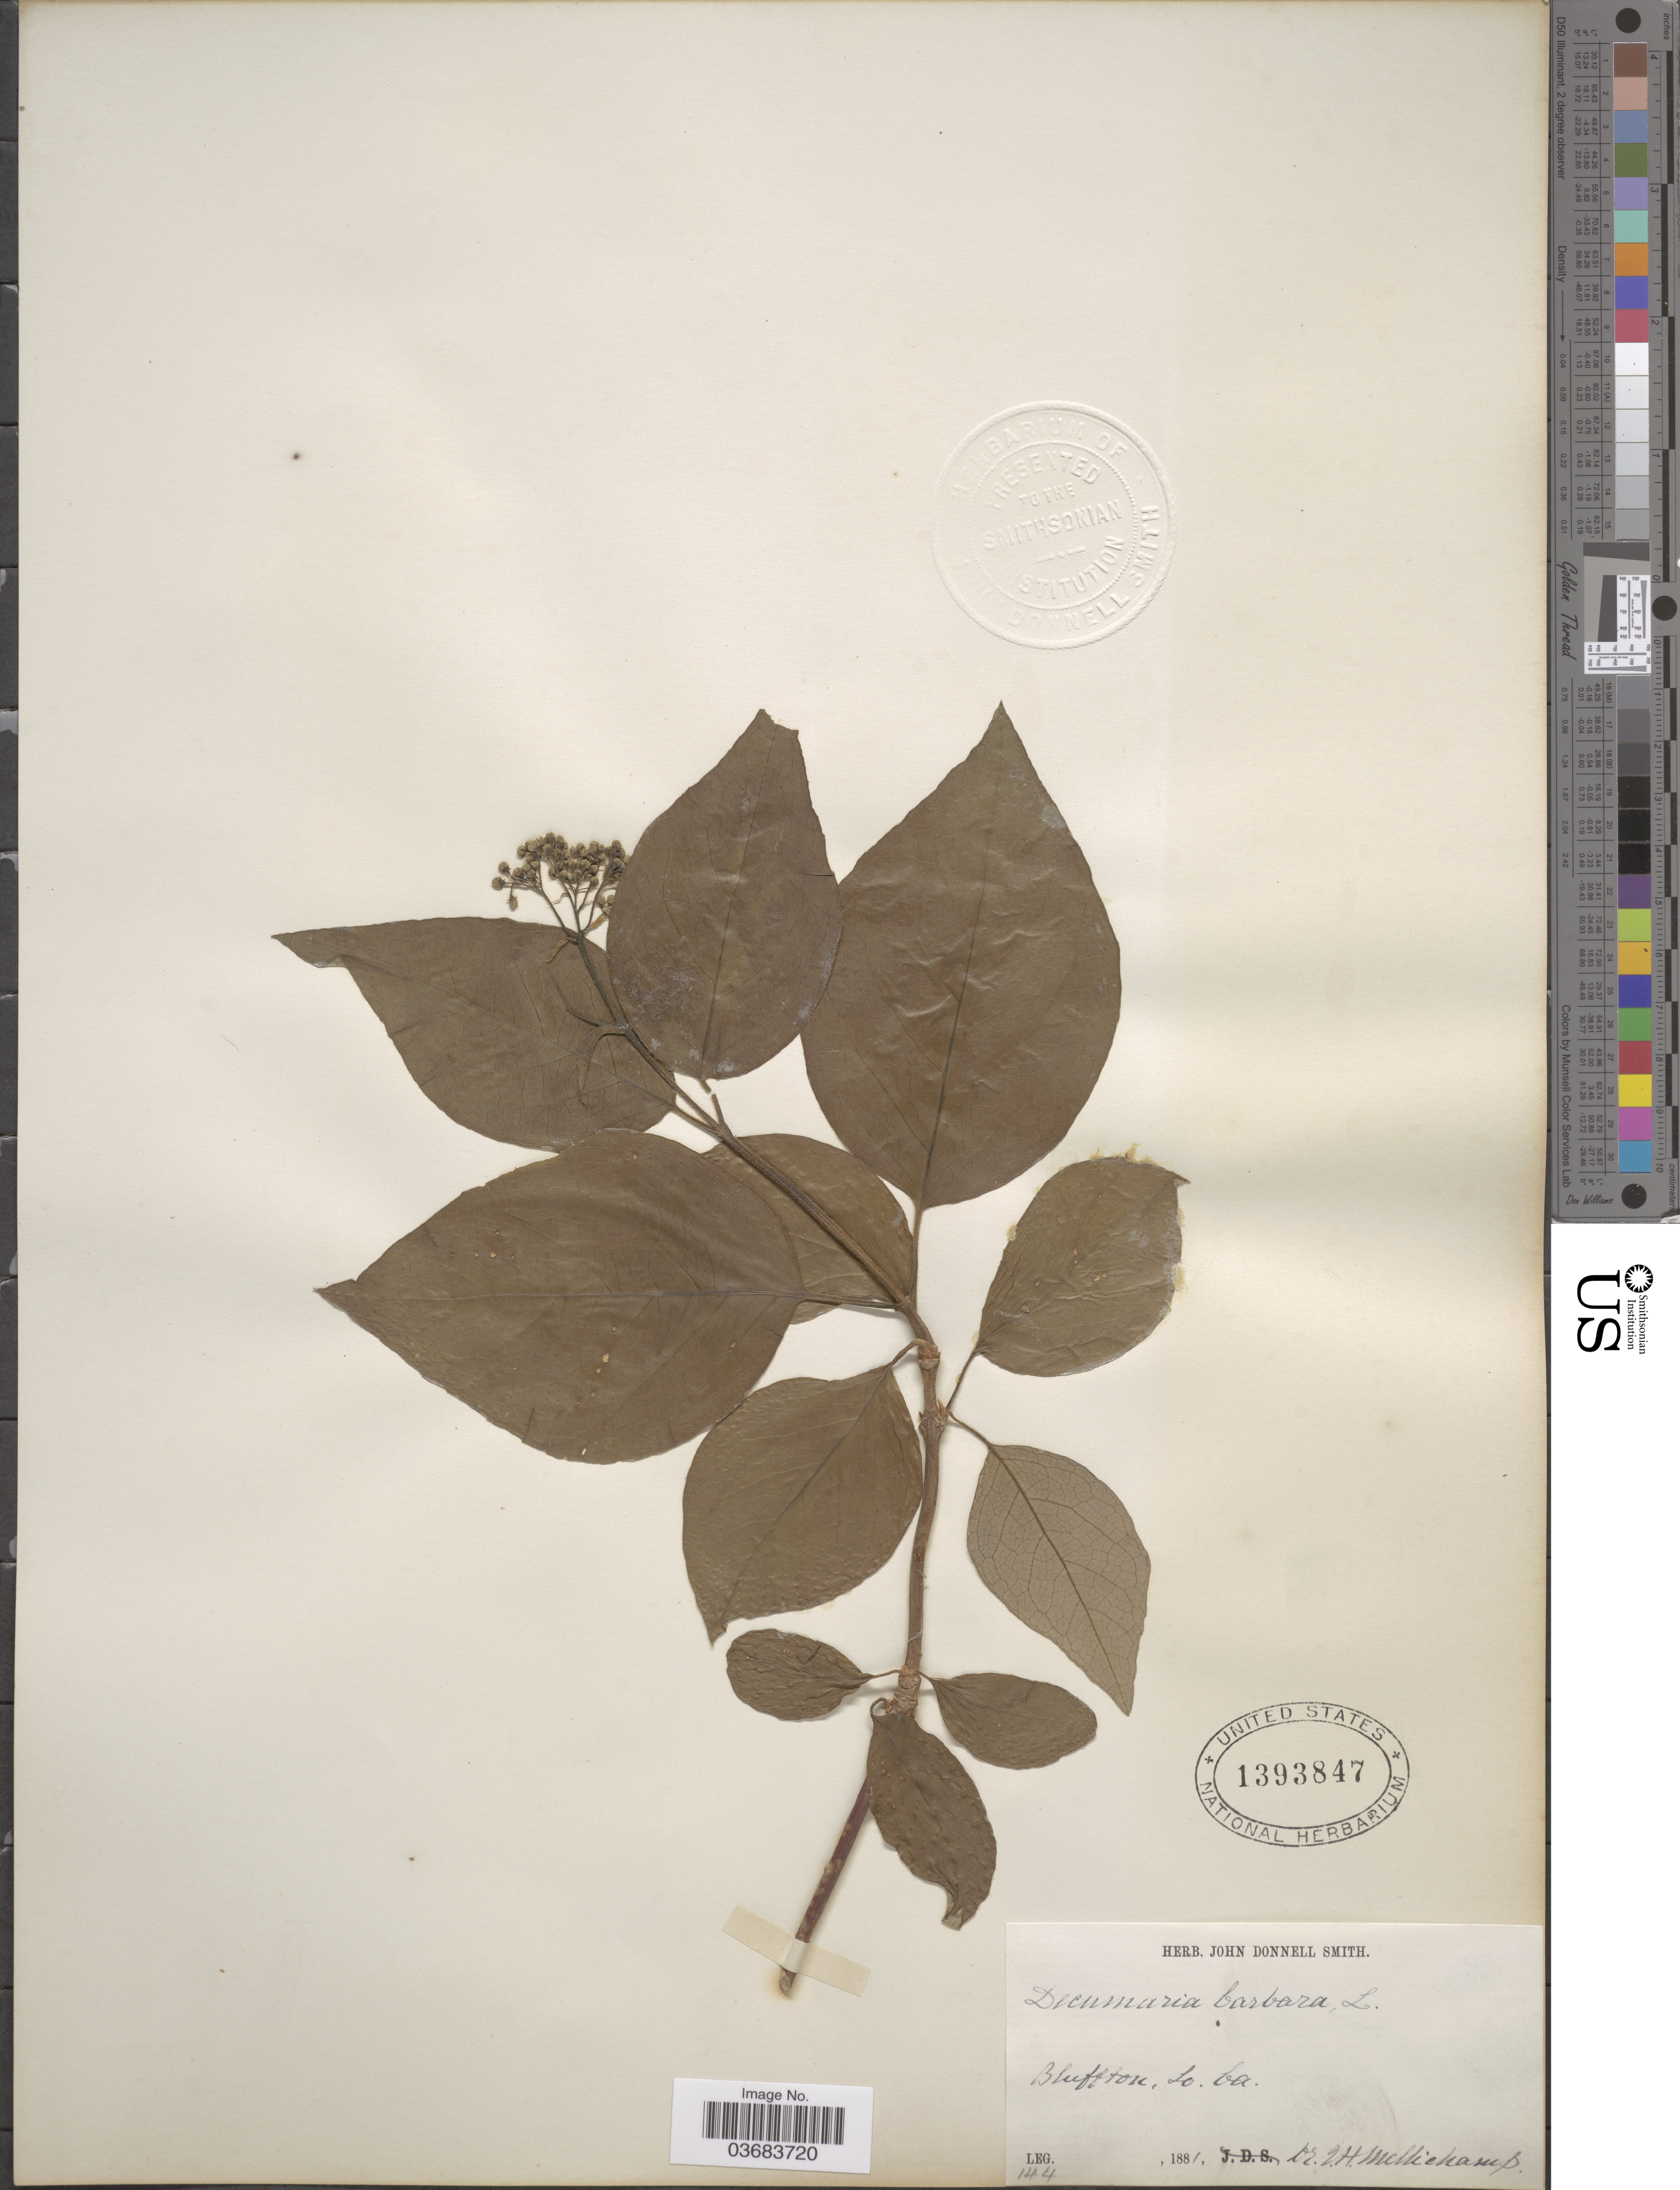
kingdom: Plantae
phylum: Tracheophyta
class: Magnoliopsida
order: Cornales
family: Hydrangeaceae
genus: Hydrangea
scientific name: Hydrangea barbara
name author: (L.) Bernd Schulz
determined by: Strong, Mark T., (BOT), Smithsonian Institution - National Museum of Natural History (UNITED STATES)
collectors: J. H. Mellichamp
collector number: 144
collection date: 1881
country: United States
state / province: Georgia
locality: Bluffton, Lo.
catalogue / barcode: US 1393847